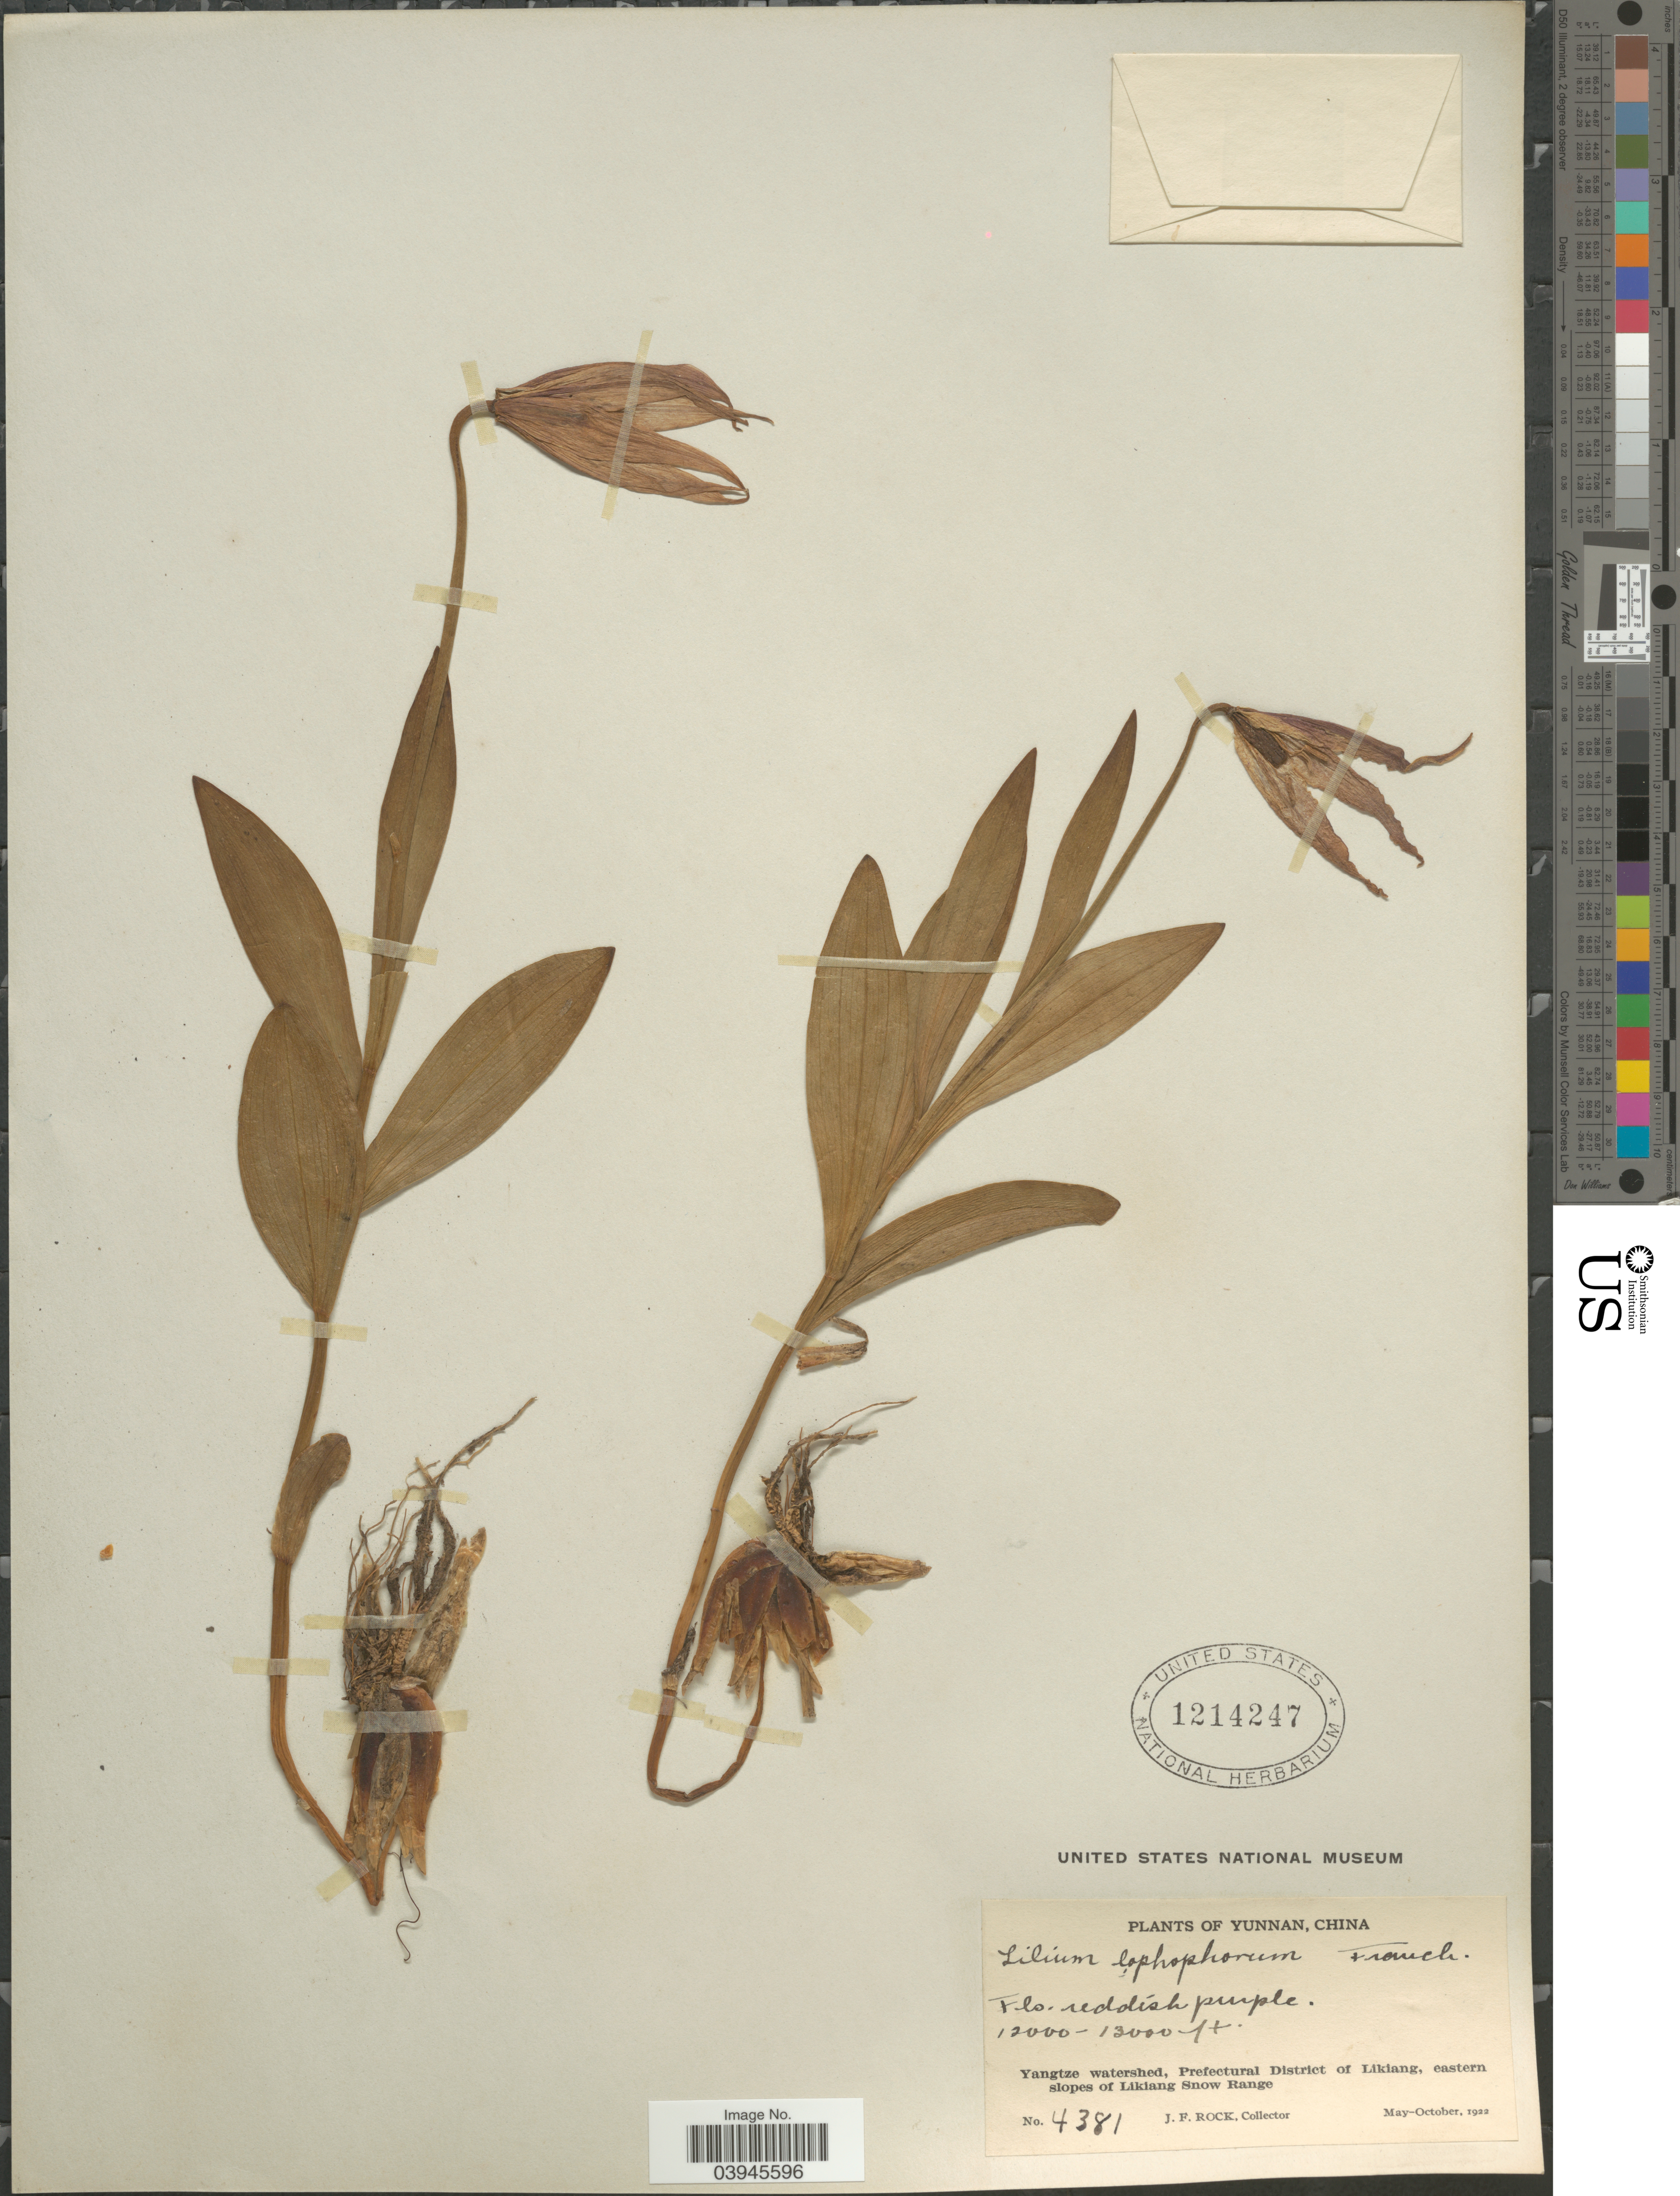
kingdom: Plantae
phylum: Tracheophyta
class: Liliopsida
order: Liliales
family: Liliaceae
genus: Lilium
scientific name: Lilium lophophorum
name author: (Bureau & Franch.) Franch.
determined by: Strong, Mark T., (BOT), Smithsonian Institution - National Museum of Natural History (UNITED STATES)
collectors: J. Rock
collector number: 4381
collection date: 1922-05/1922-10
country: China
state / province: Yunnan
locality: Yangtze watershed, Prefectural District of Likiang, eastern slopes of Likiang Snow Range.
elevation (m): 3658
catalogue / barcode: US 1214247